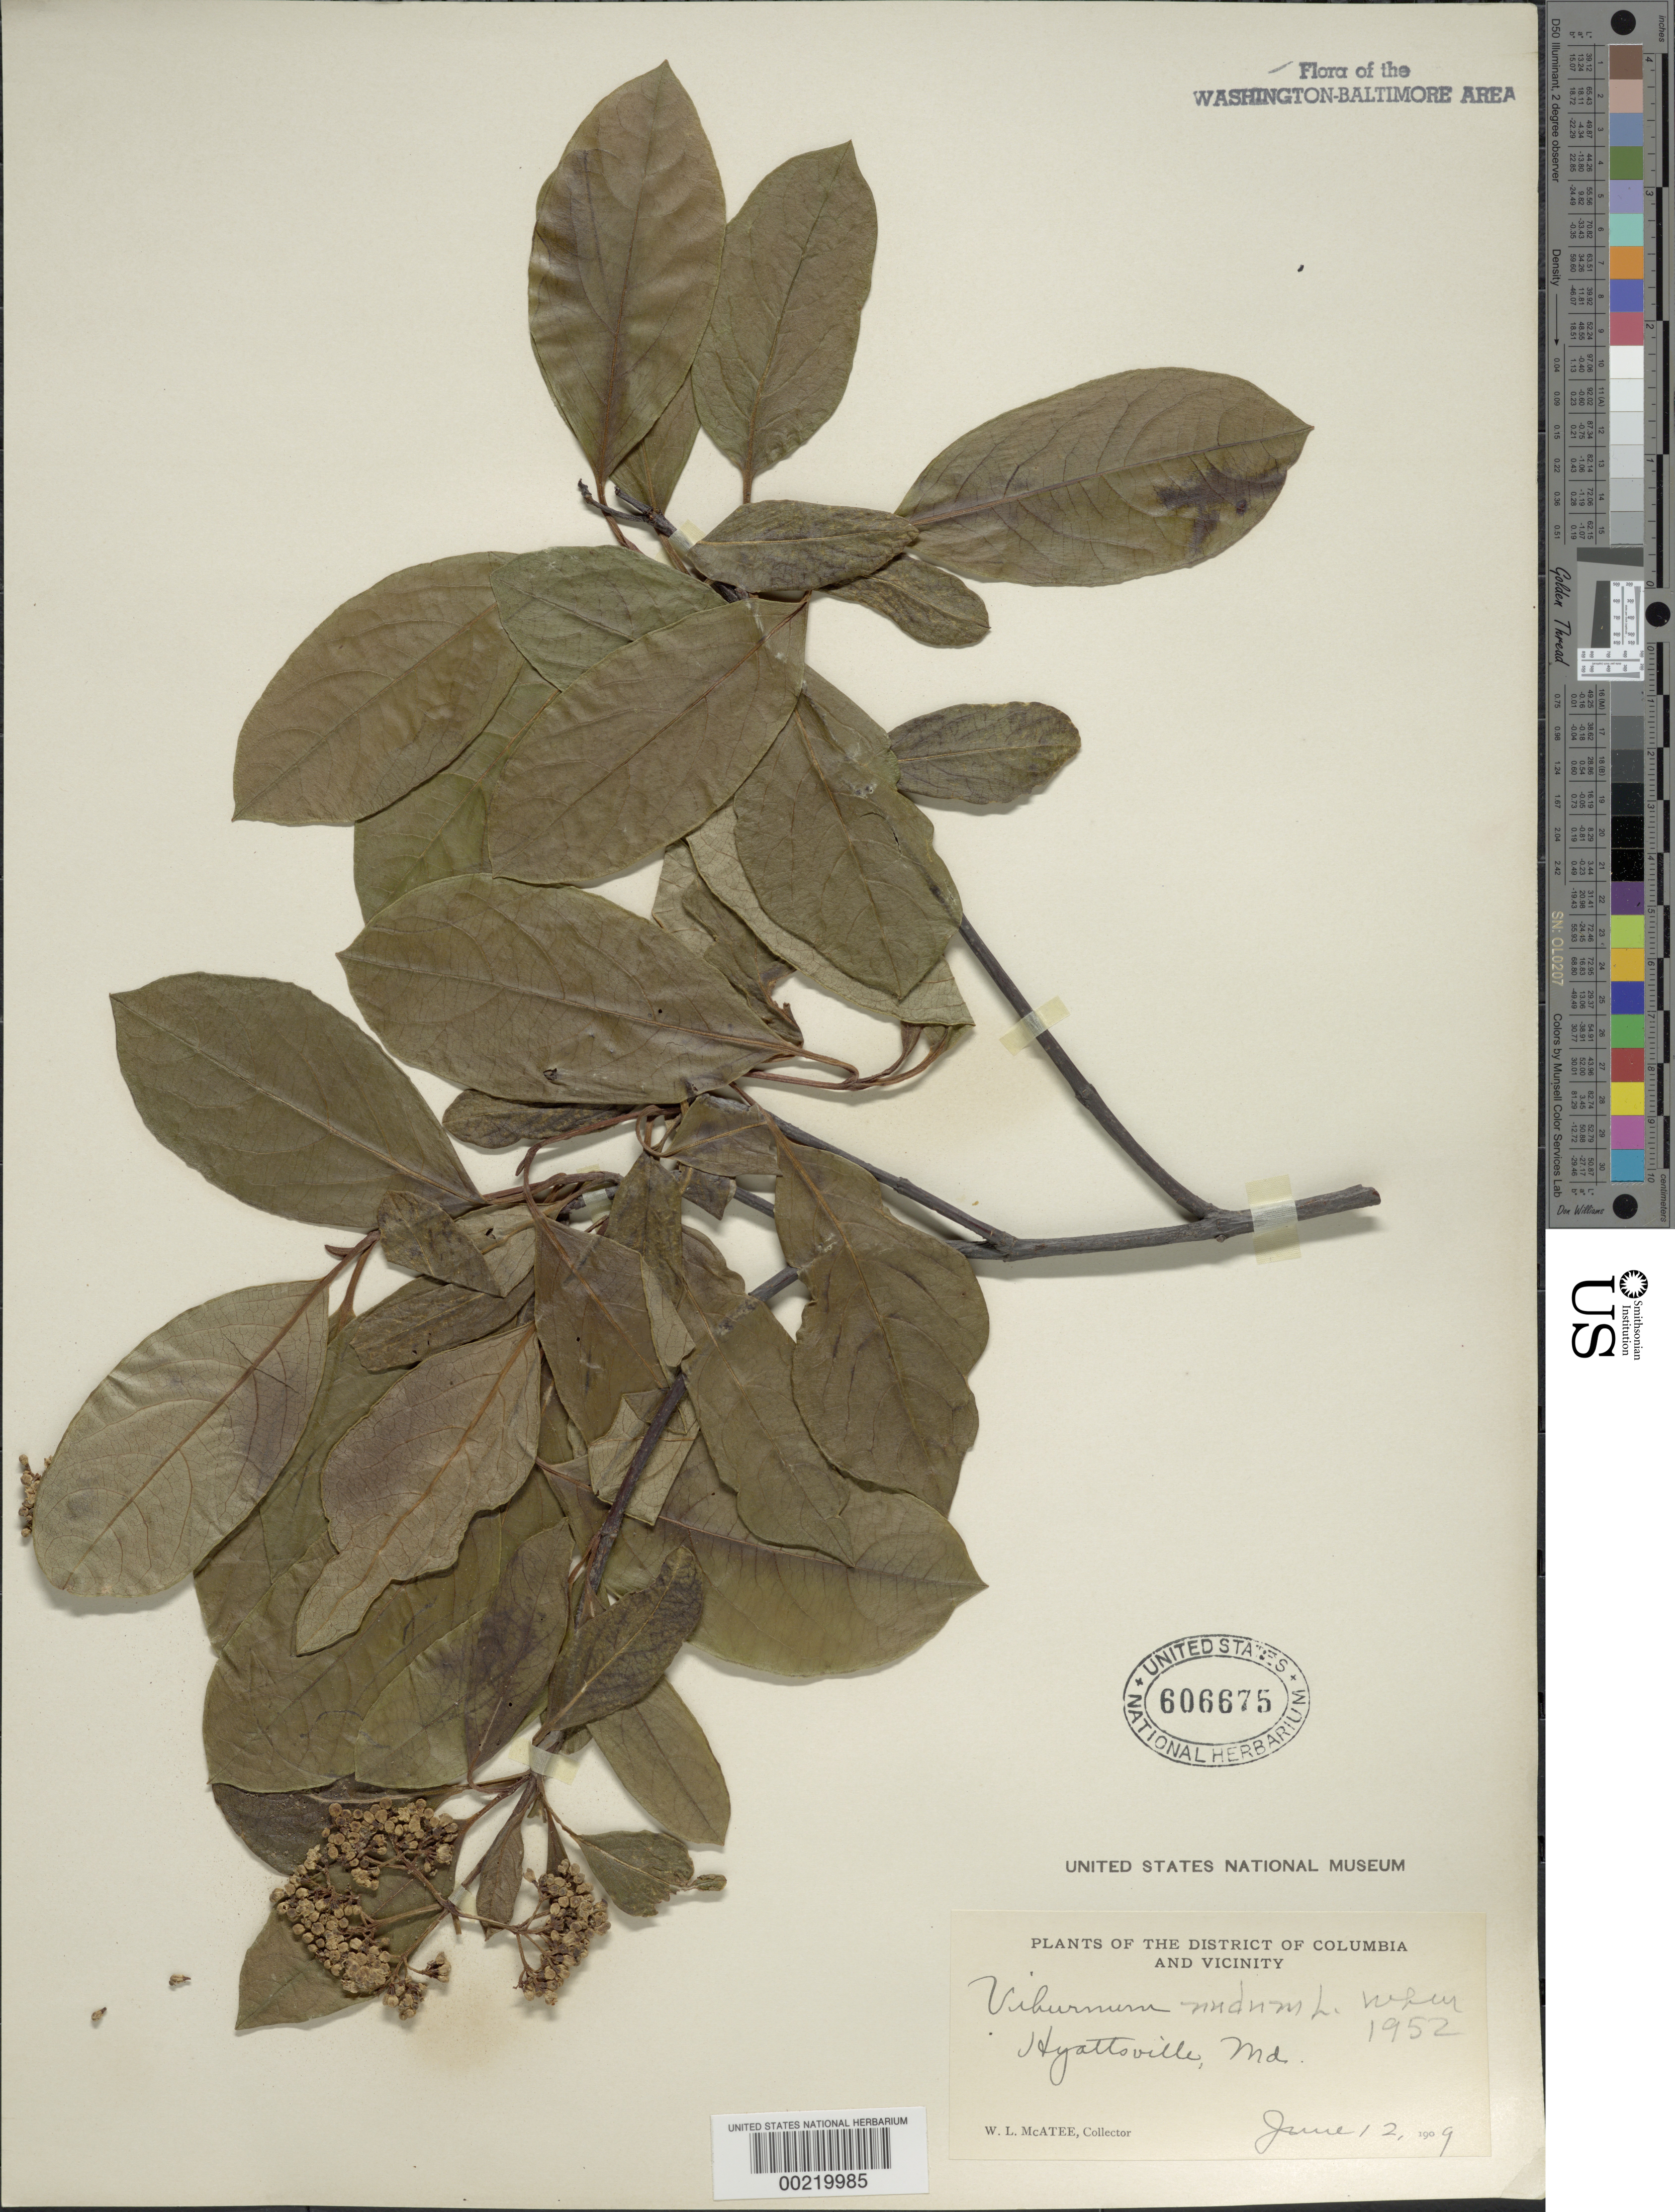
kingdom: Plantae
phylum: Tracheophyta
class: Magnoliopsida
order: Dipsacales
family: Viburnaceae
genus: Viburnum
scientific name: Viburnum nudum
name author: L.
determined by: McAtee, W. L.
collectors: W. McAtee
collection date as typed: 12 Jun 1909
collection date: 1909-06-12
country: United States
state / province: Maryland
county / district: Prince George's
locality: Hyattsville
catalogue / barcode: US 606675